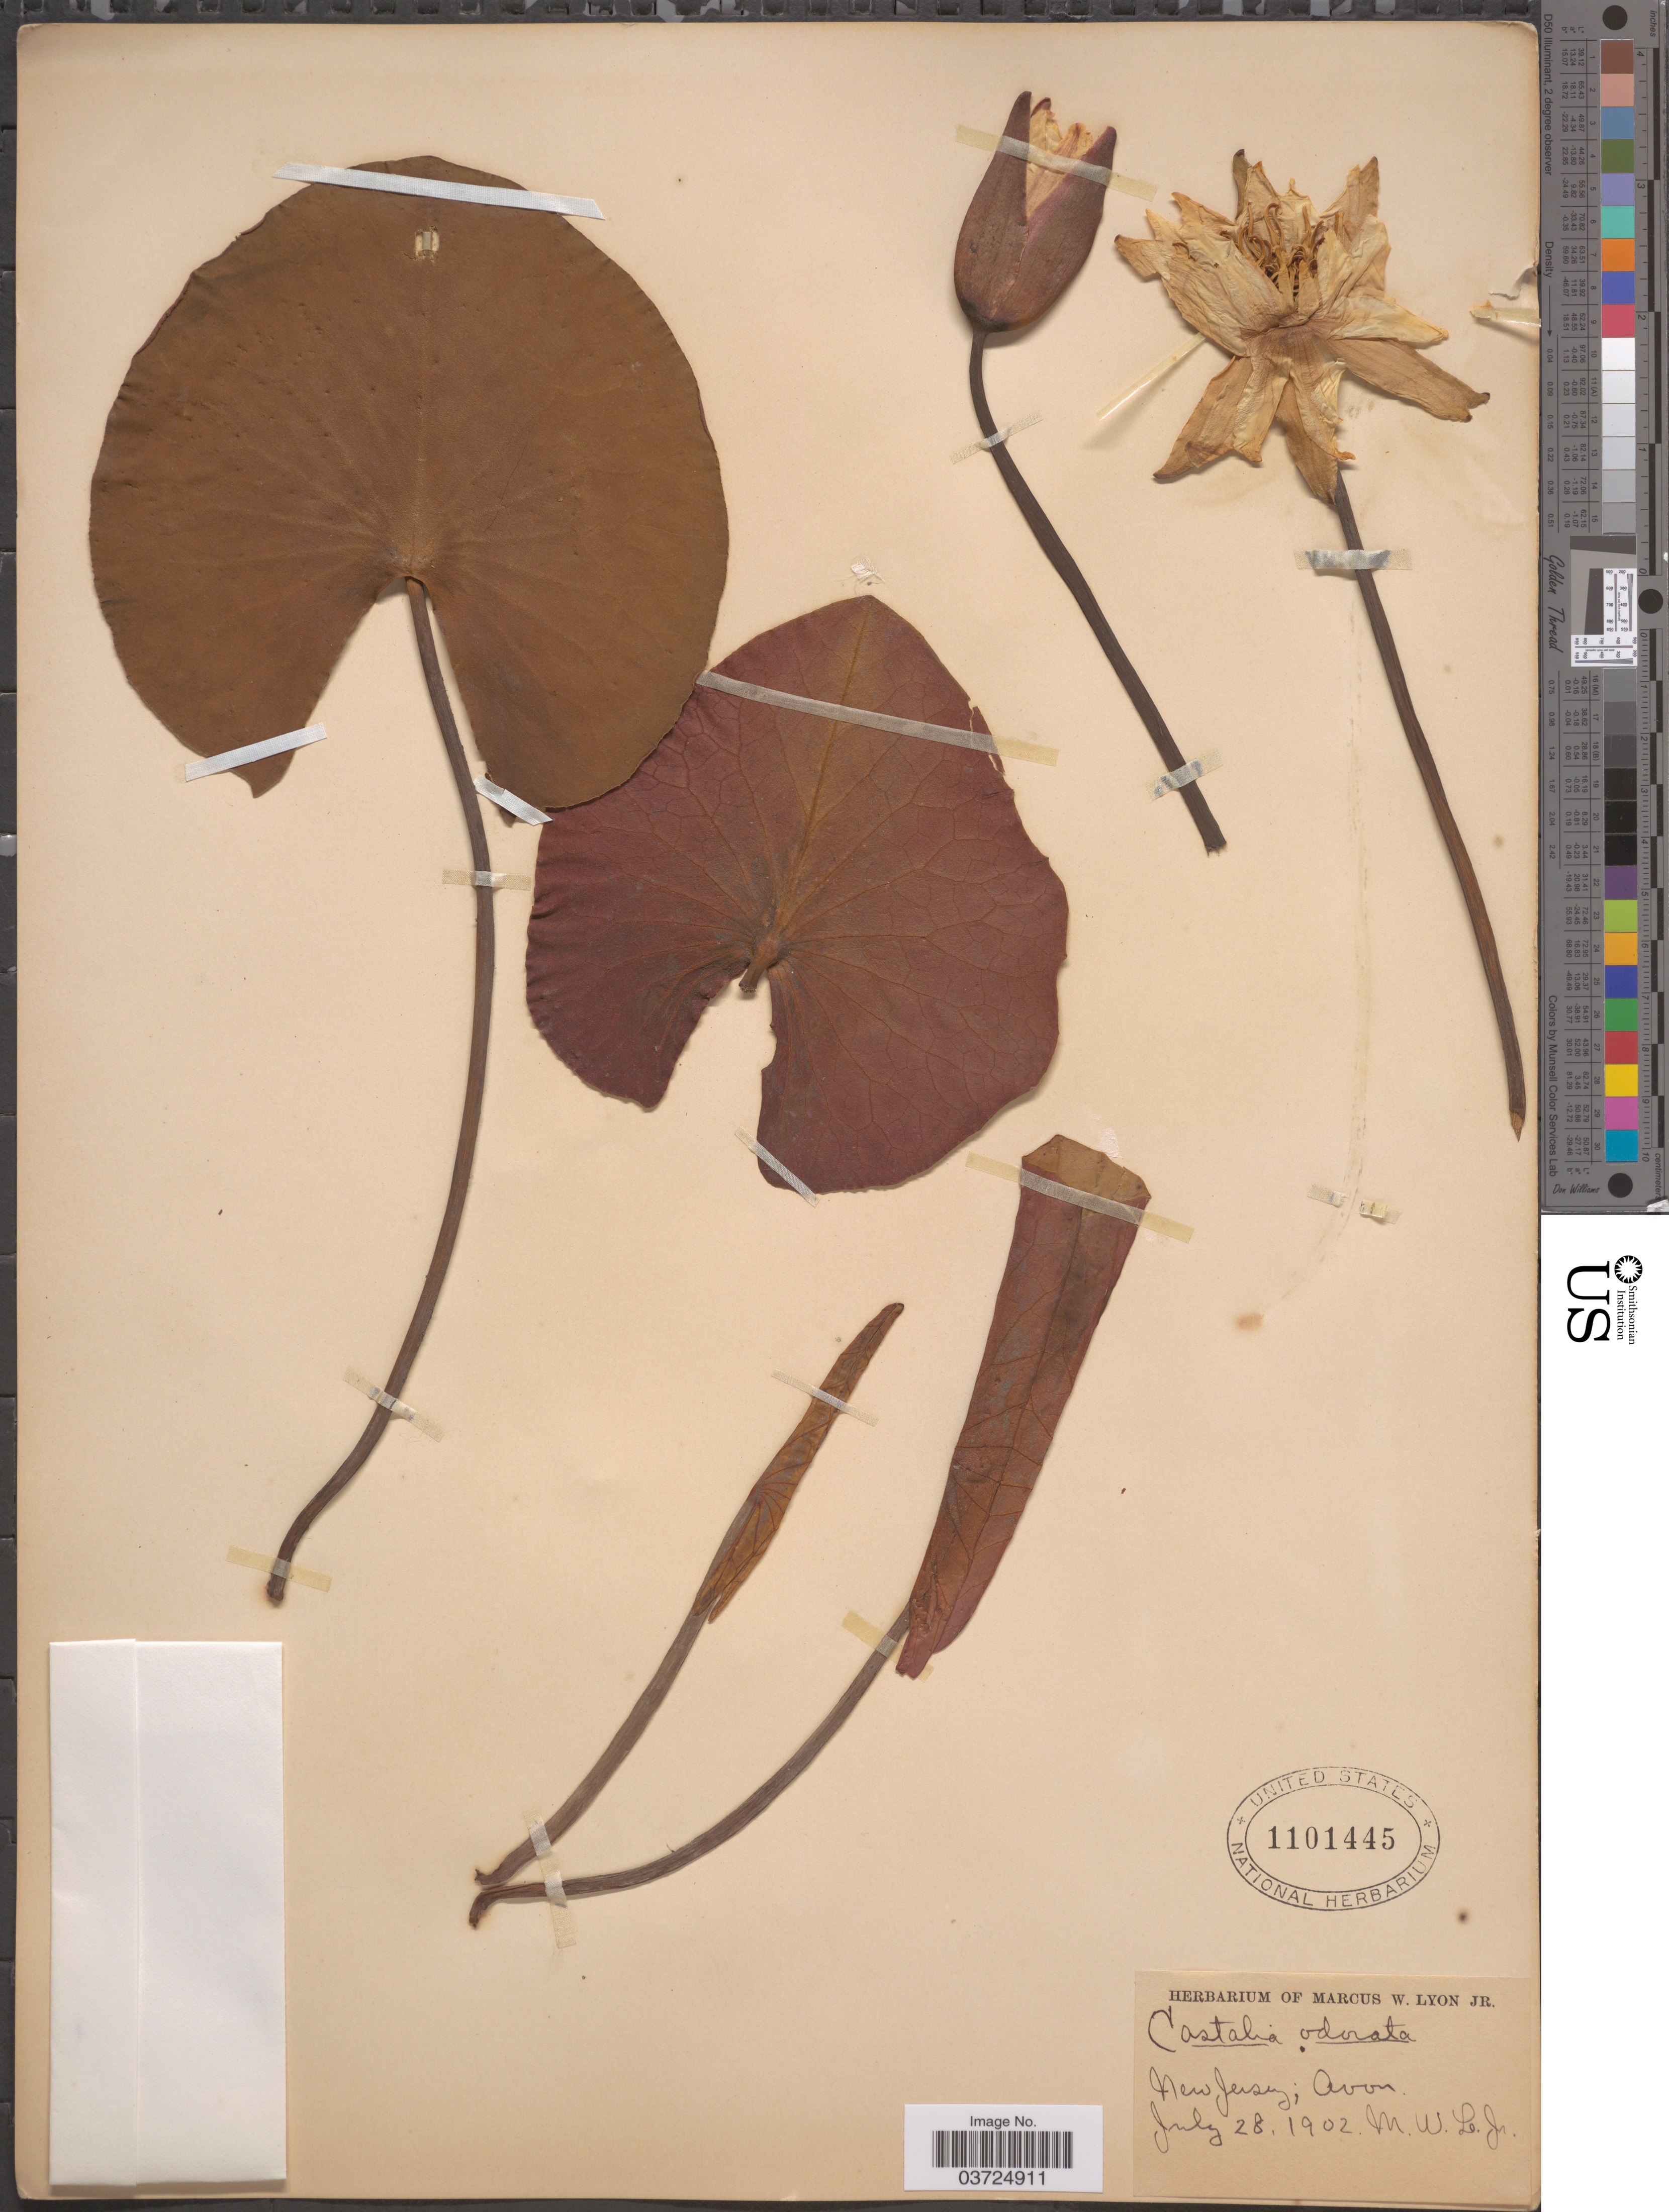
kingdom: Plantae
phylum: Tracheophyta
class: Magnoliopsida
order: Nymphaeales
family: Nymphaeaceae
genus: Nymphaea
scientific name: Nymphaea odorata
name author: Aiton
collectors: M. W. Lyon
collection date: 1902-07-28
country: United States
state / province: New Jersey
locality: Avon.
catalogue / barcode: US 1101445